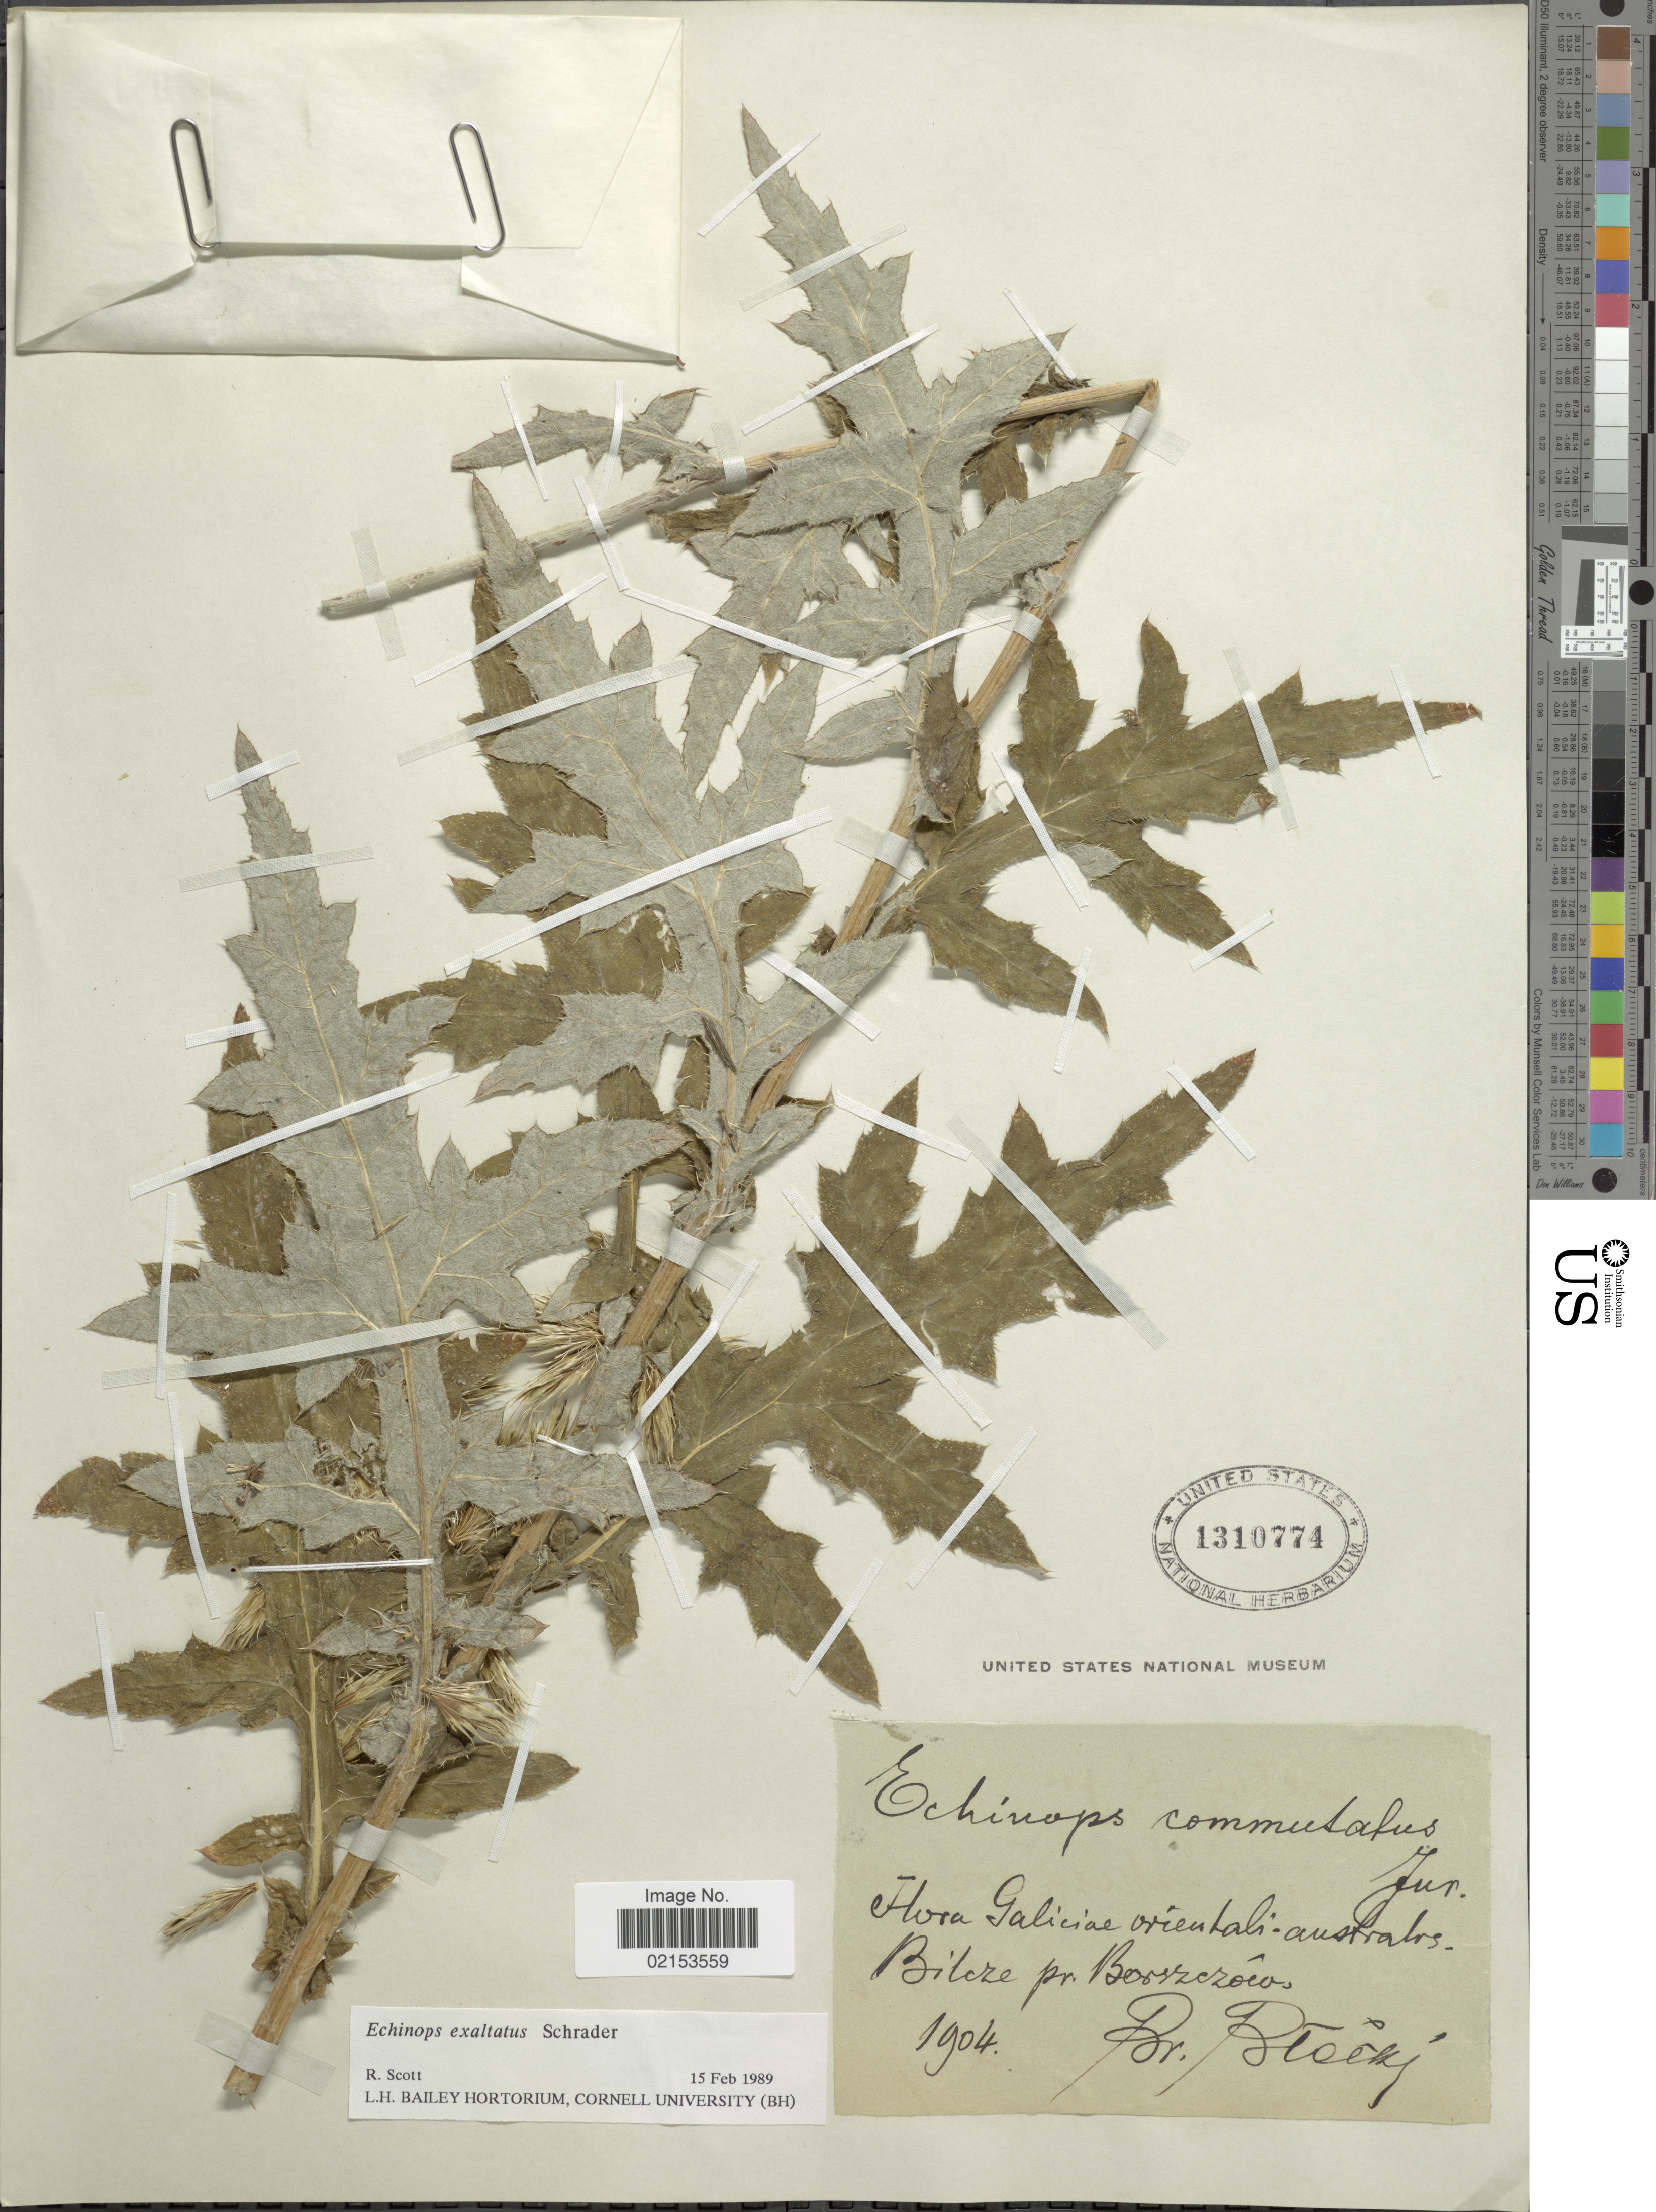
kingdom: Plantae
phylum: Tracheophyta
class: Magnoliopsida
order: Asterales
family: Asteraceae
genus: Echinops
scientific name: Echinops exaltatus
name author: Schrad.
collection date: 1904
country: Ukraine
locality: Galiaciae orientali-australis. Bilcze pr. Borszczow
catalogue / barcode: US 1310774